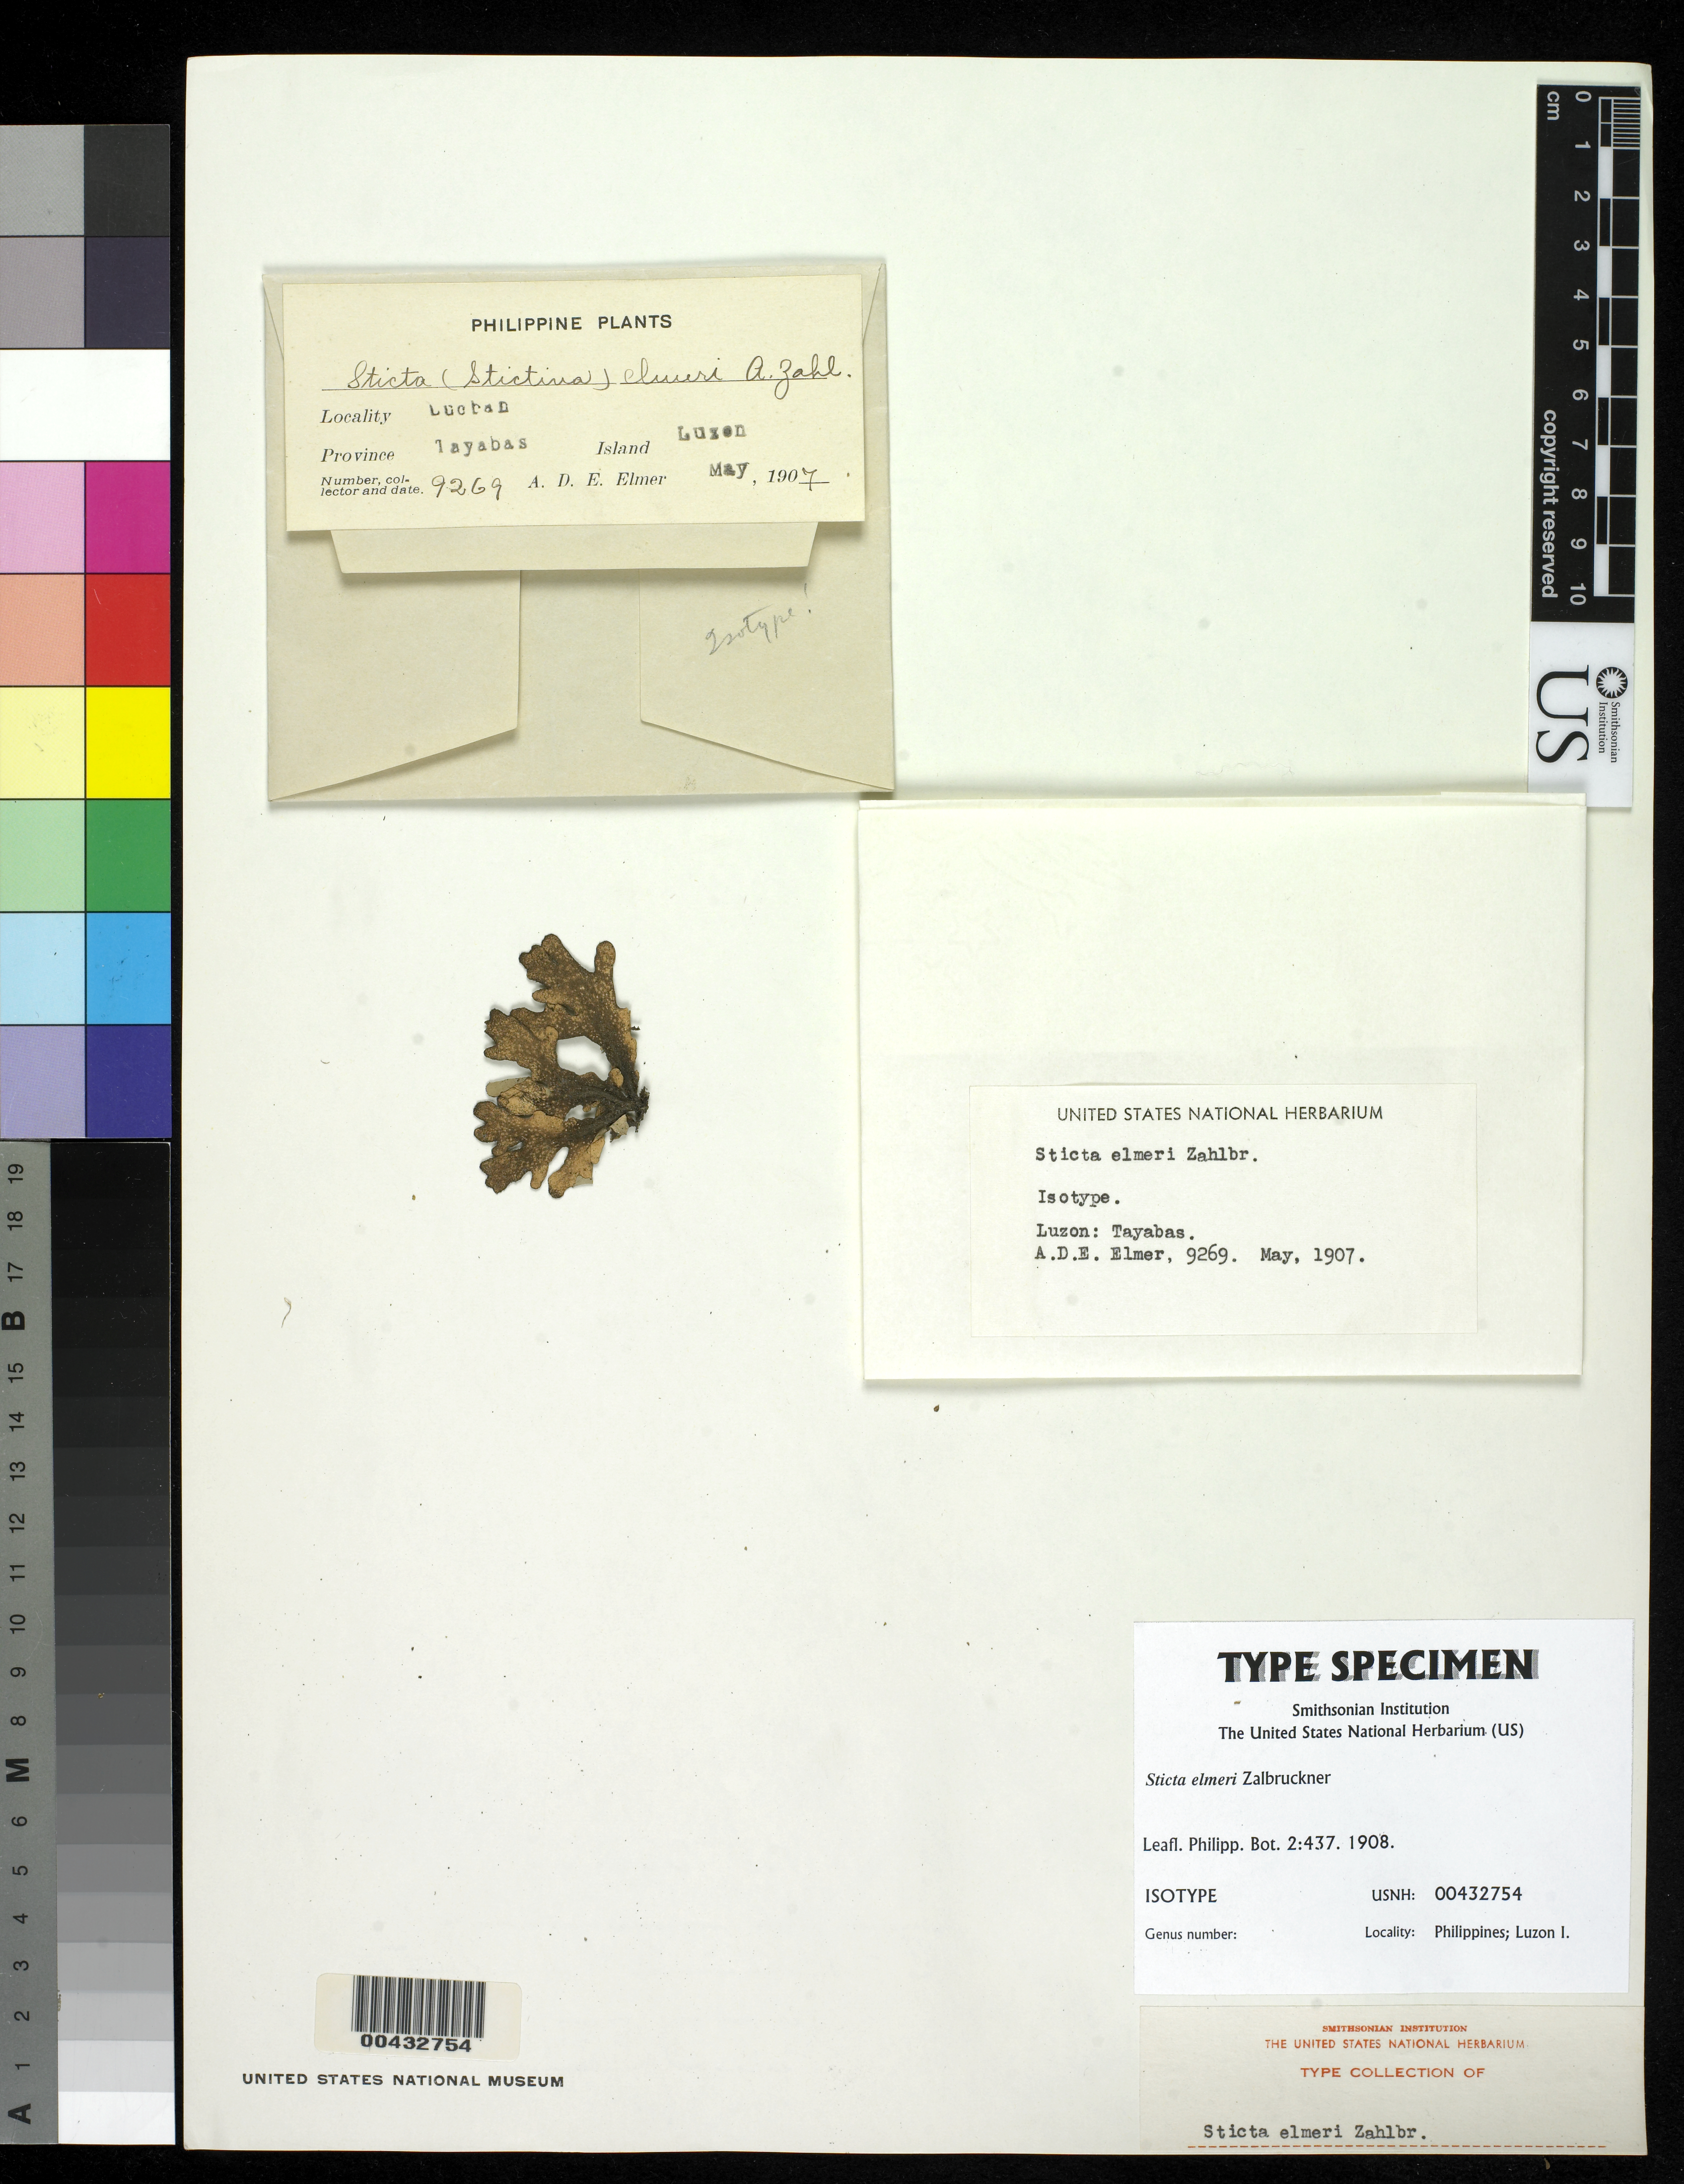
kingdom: Fungi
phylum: Ascomycota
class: Lecanoromycetes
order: Peltigerales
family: Lobariaceae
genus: Sticta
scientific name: Sticta elmeri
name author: Zahlbr.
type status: Isotype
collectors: A. D. E. Elmer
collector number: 9269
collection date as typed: May 1907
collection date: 1907-05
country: Philippines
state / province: Calabarzon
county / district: Quezon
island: Luzon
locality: Lucban. Tayabas.